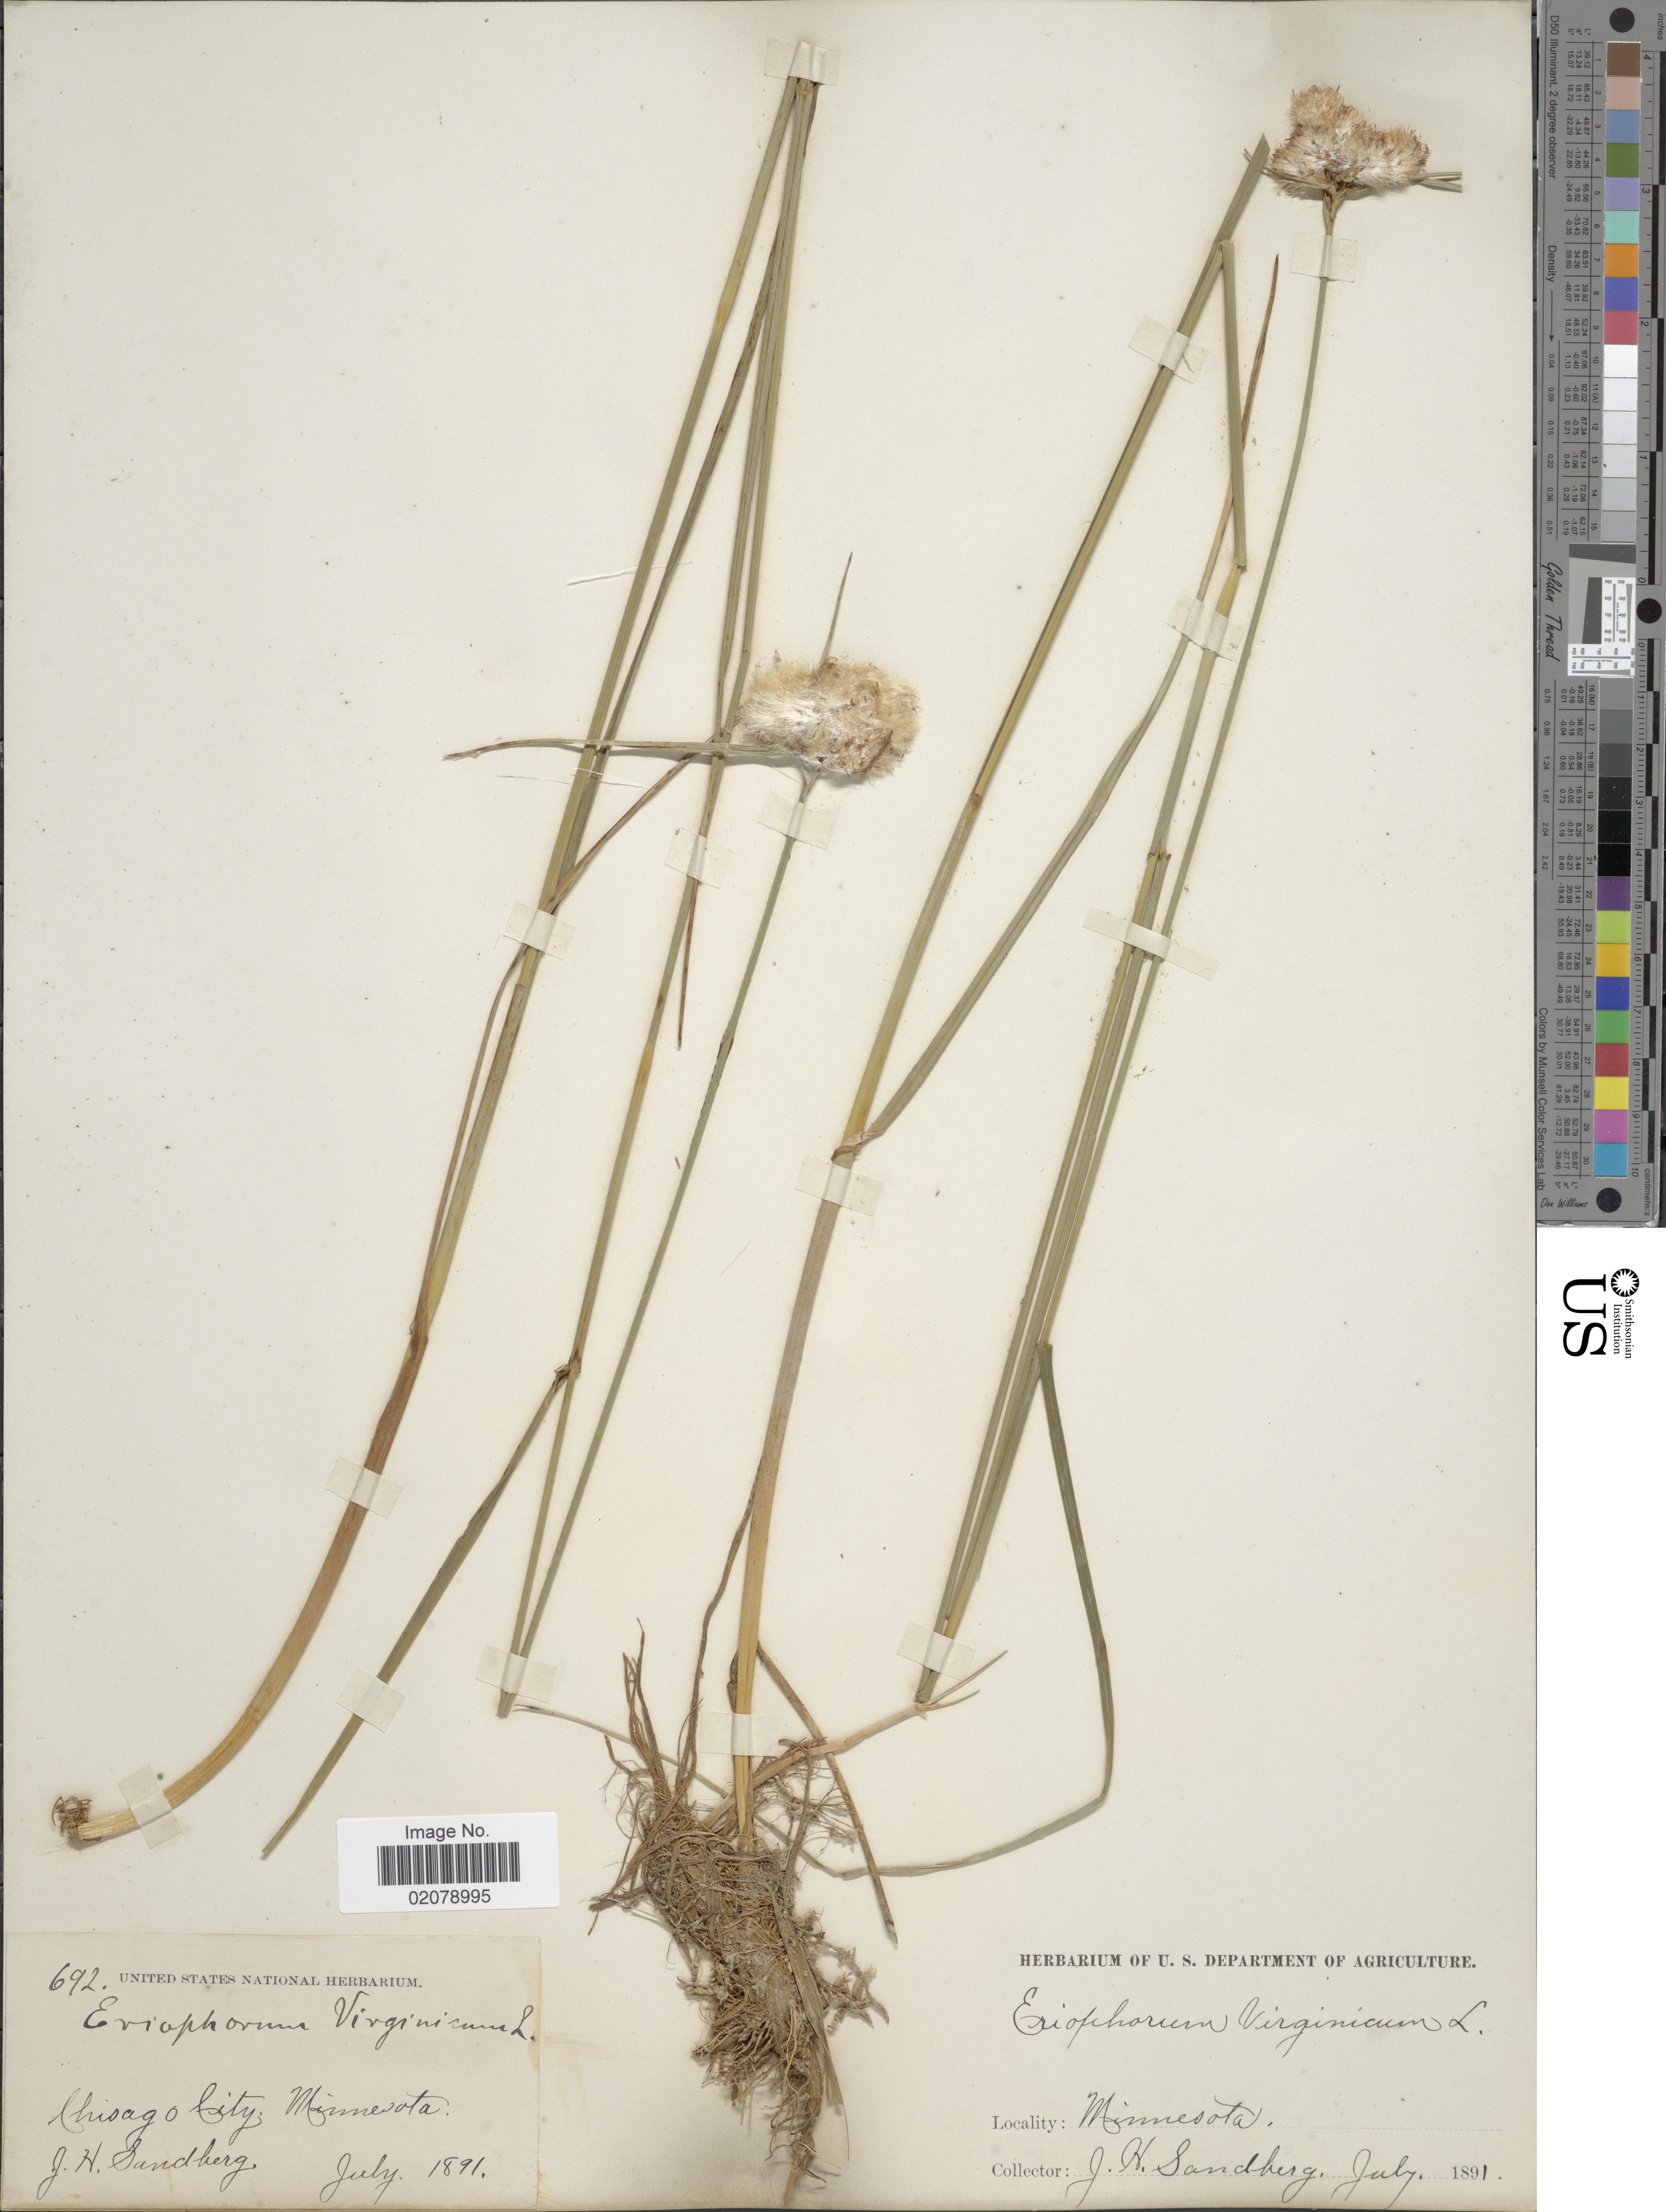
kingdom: Plantae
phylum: Tracheophyta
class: Liliopsida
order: Poales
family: Cyperaceae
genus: Eriophorum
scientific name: Eriophorum virginicum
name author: L.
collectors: J. H. Sandberg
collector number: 692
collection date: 1891-07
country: United States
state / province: Minnesota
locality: Chicago City, Minnesota